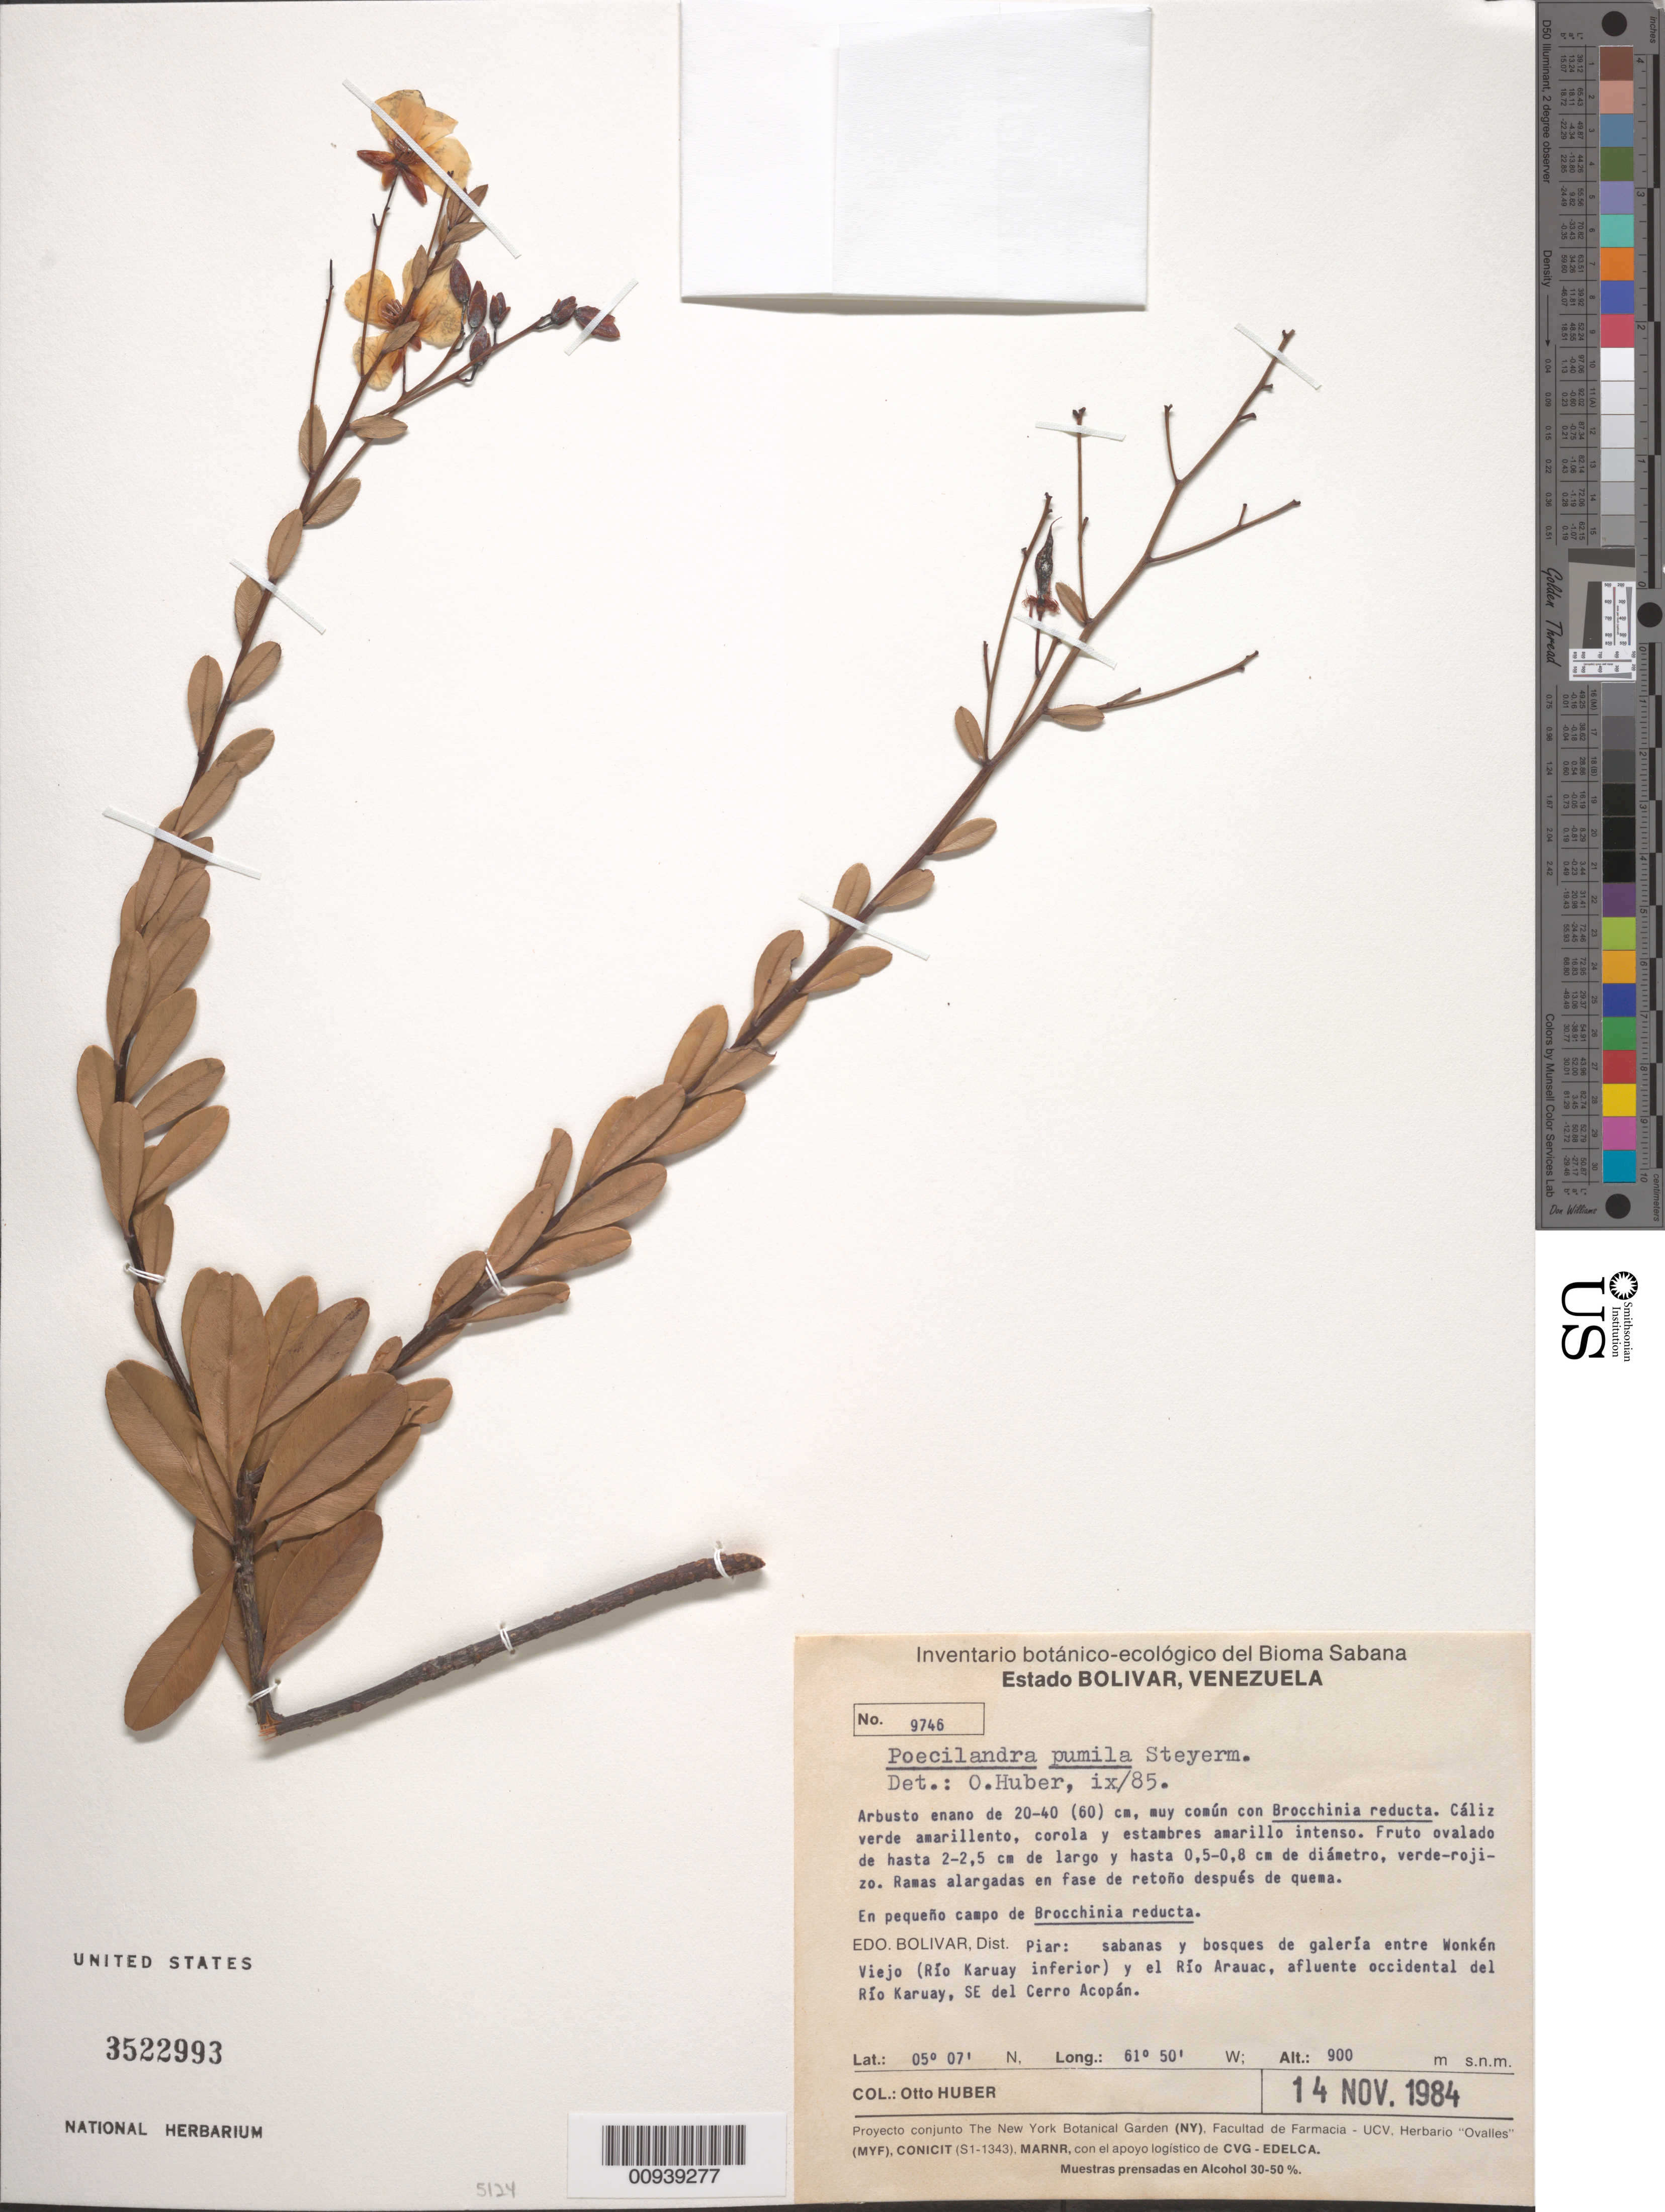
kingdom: Plantae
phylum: Tracheophyta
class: Magnoliopsida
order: Malpighiales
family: Ochnaceae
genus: Poecilandra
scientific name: Poecilandra pumila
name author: Steyerm.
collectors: O. Huber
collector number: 9746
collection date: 1984-11-14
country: Venezuela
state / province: Bolivar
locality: Dist. Piar: sabanas y bosques de galería entre Wonkén Viejo (Río Karuay inferior) y el Río Arauac, afluente occidental del Río Karuay, SE del Cerro Acopán.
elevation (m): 900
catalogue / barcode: US 3522993